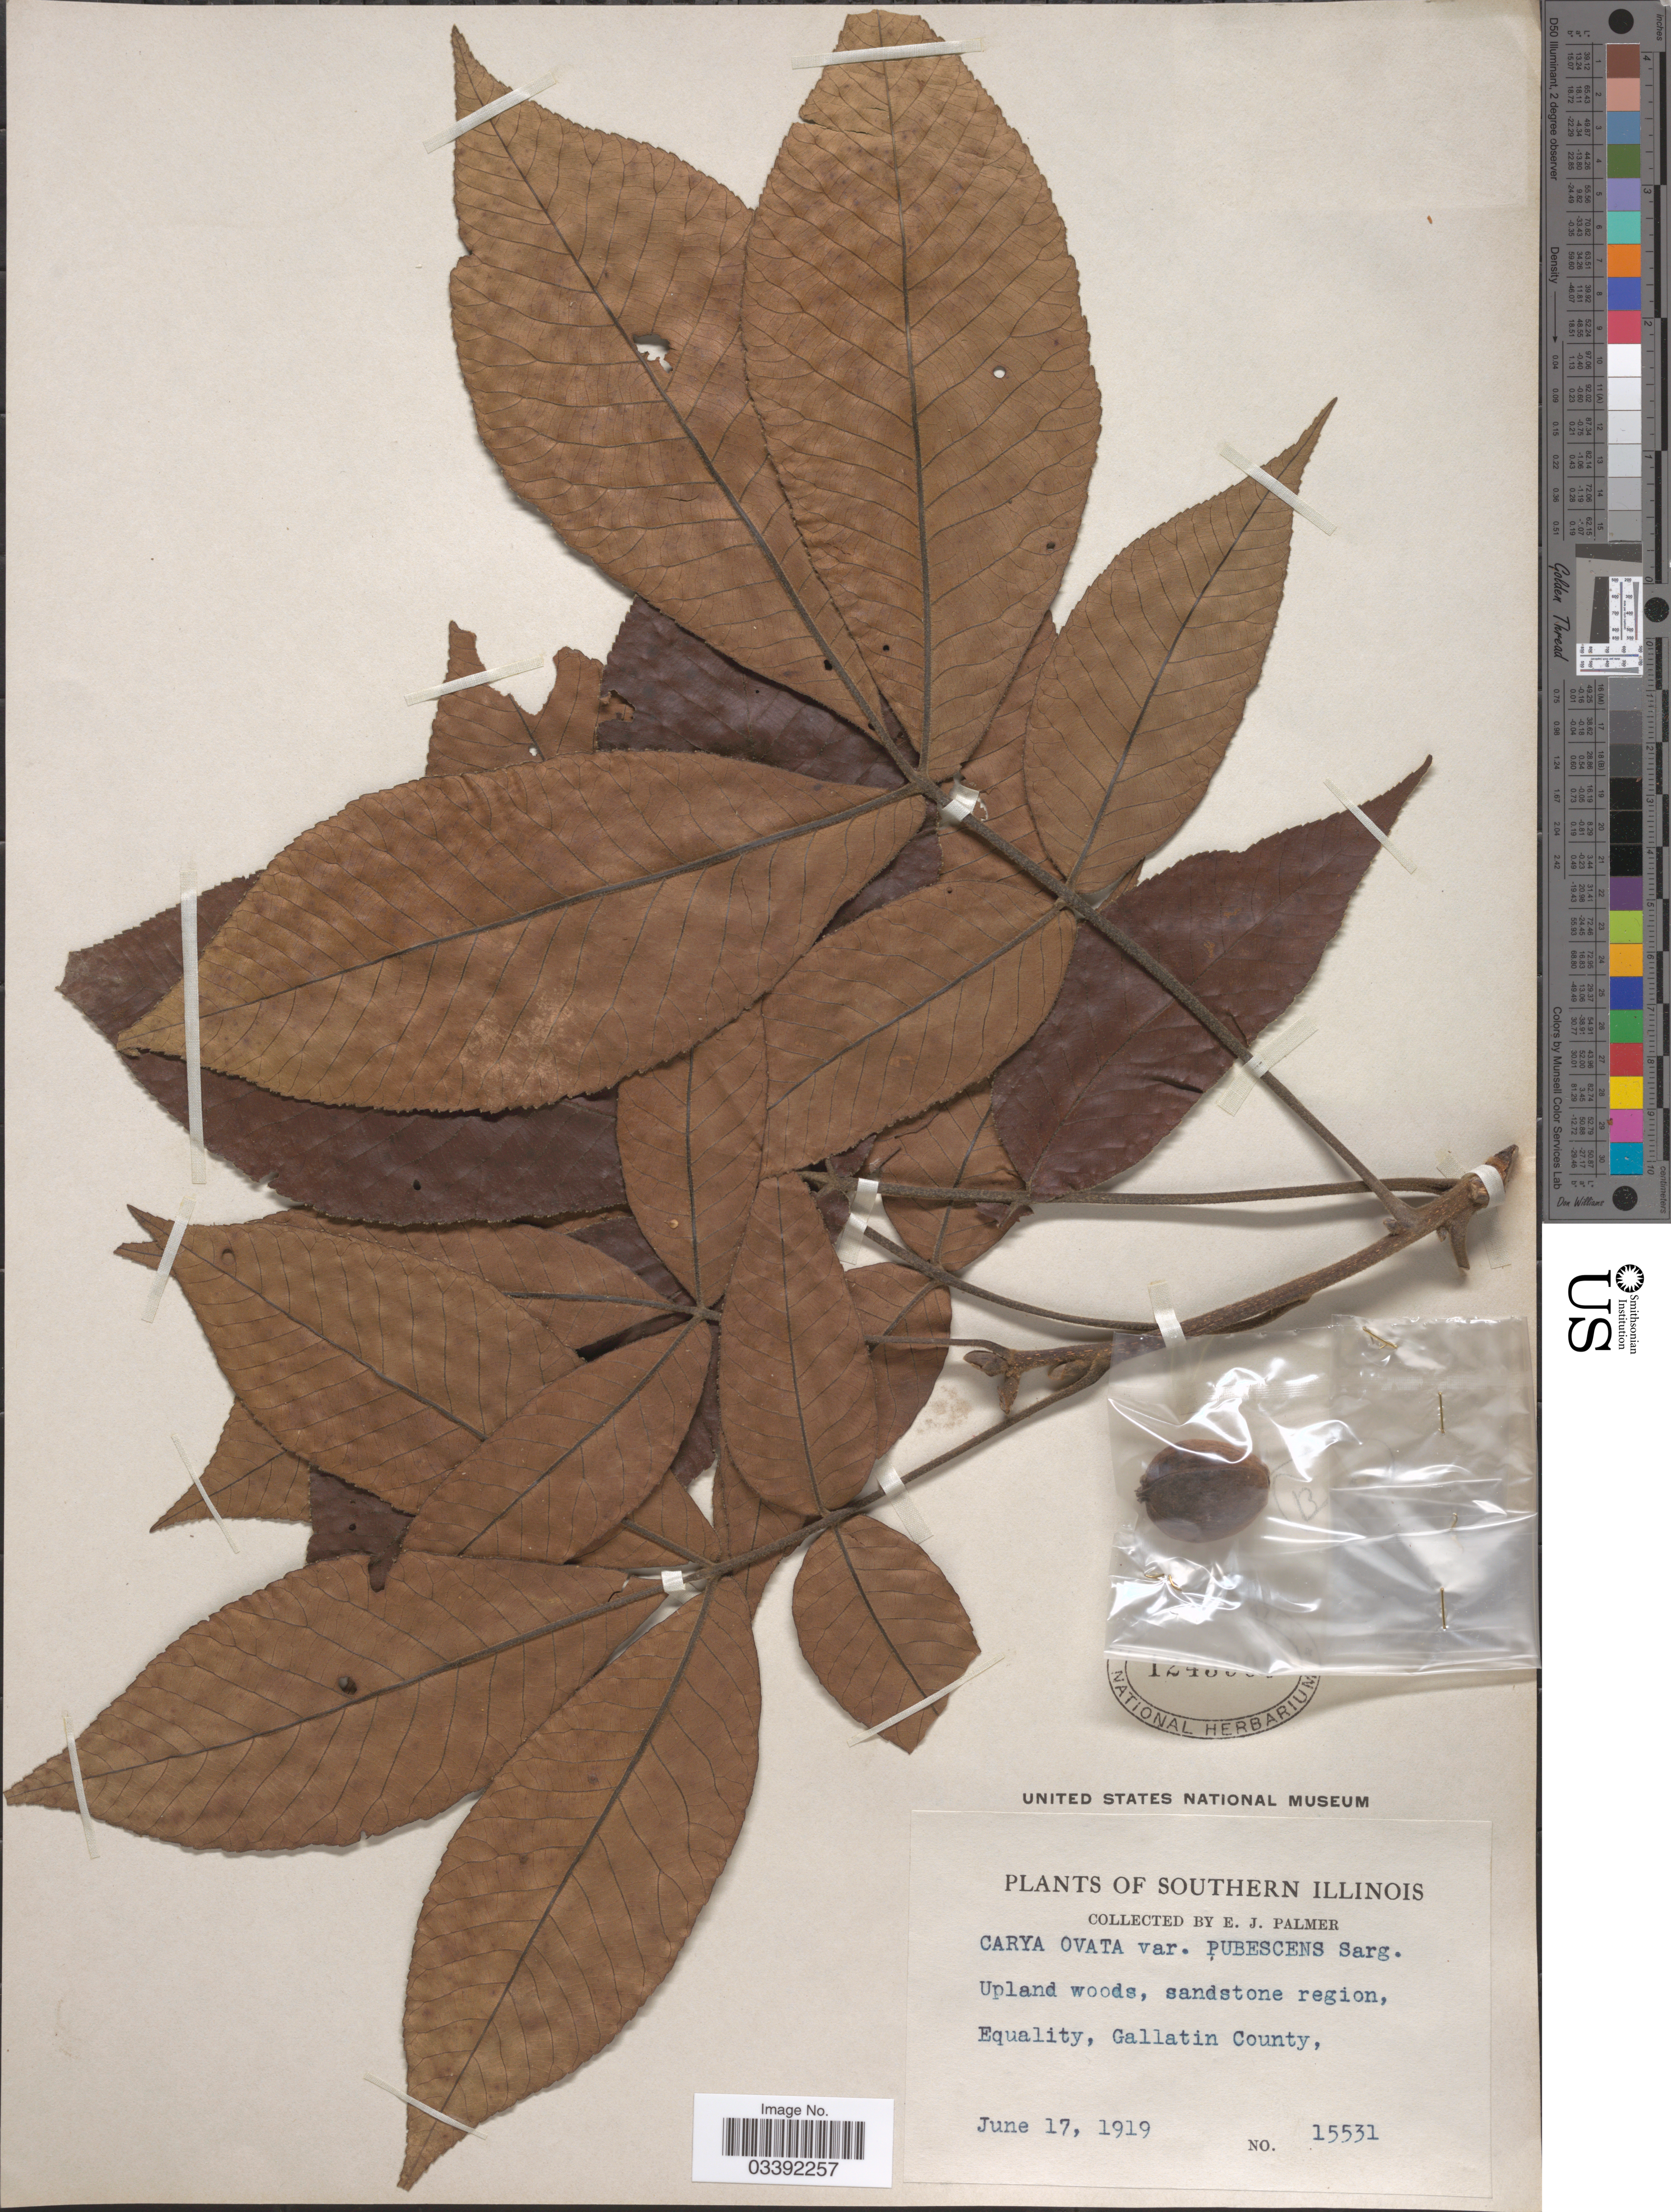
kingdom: Plantae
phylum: Tracheophyta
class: Magnoliopsida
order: Fagales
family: Juglandaceae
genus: Carya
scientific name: Carya ovata var. pubescens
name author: Sarg.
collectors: E. J. Palmer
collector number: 15531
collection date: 1919-06-17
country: United States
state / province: Illinois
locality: Southern Illinois. Equality, Gallatin County.